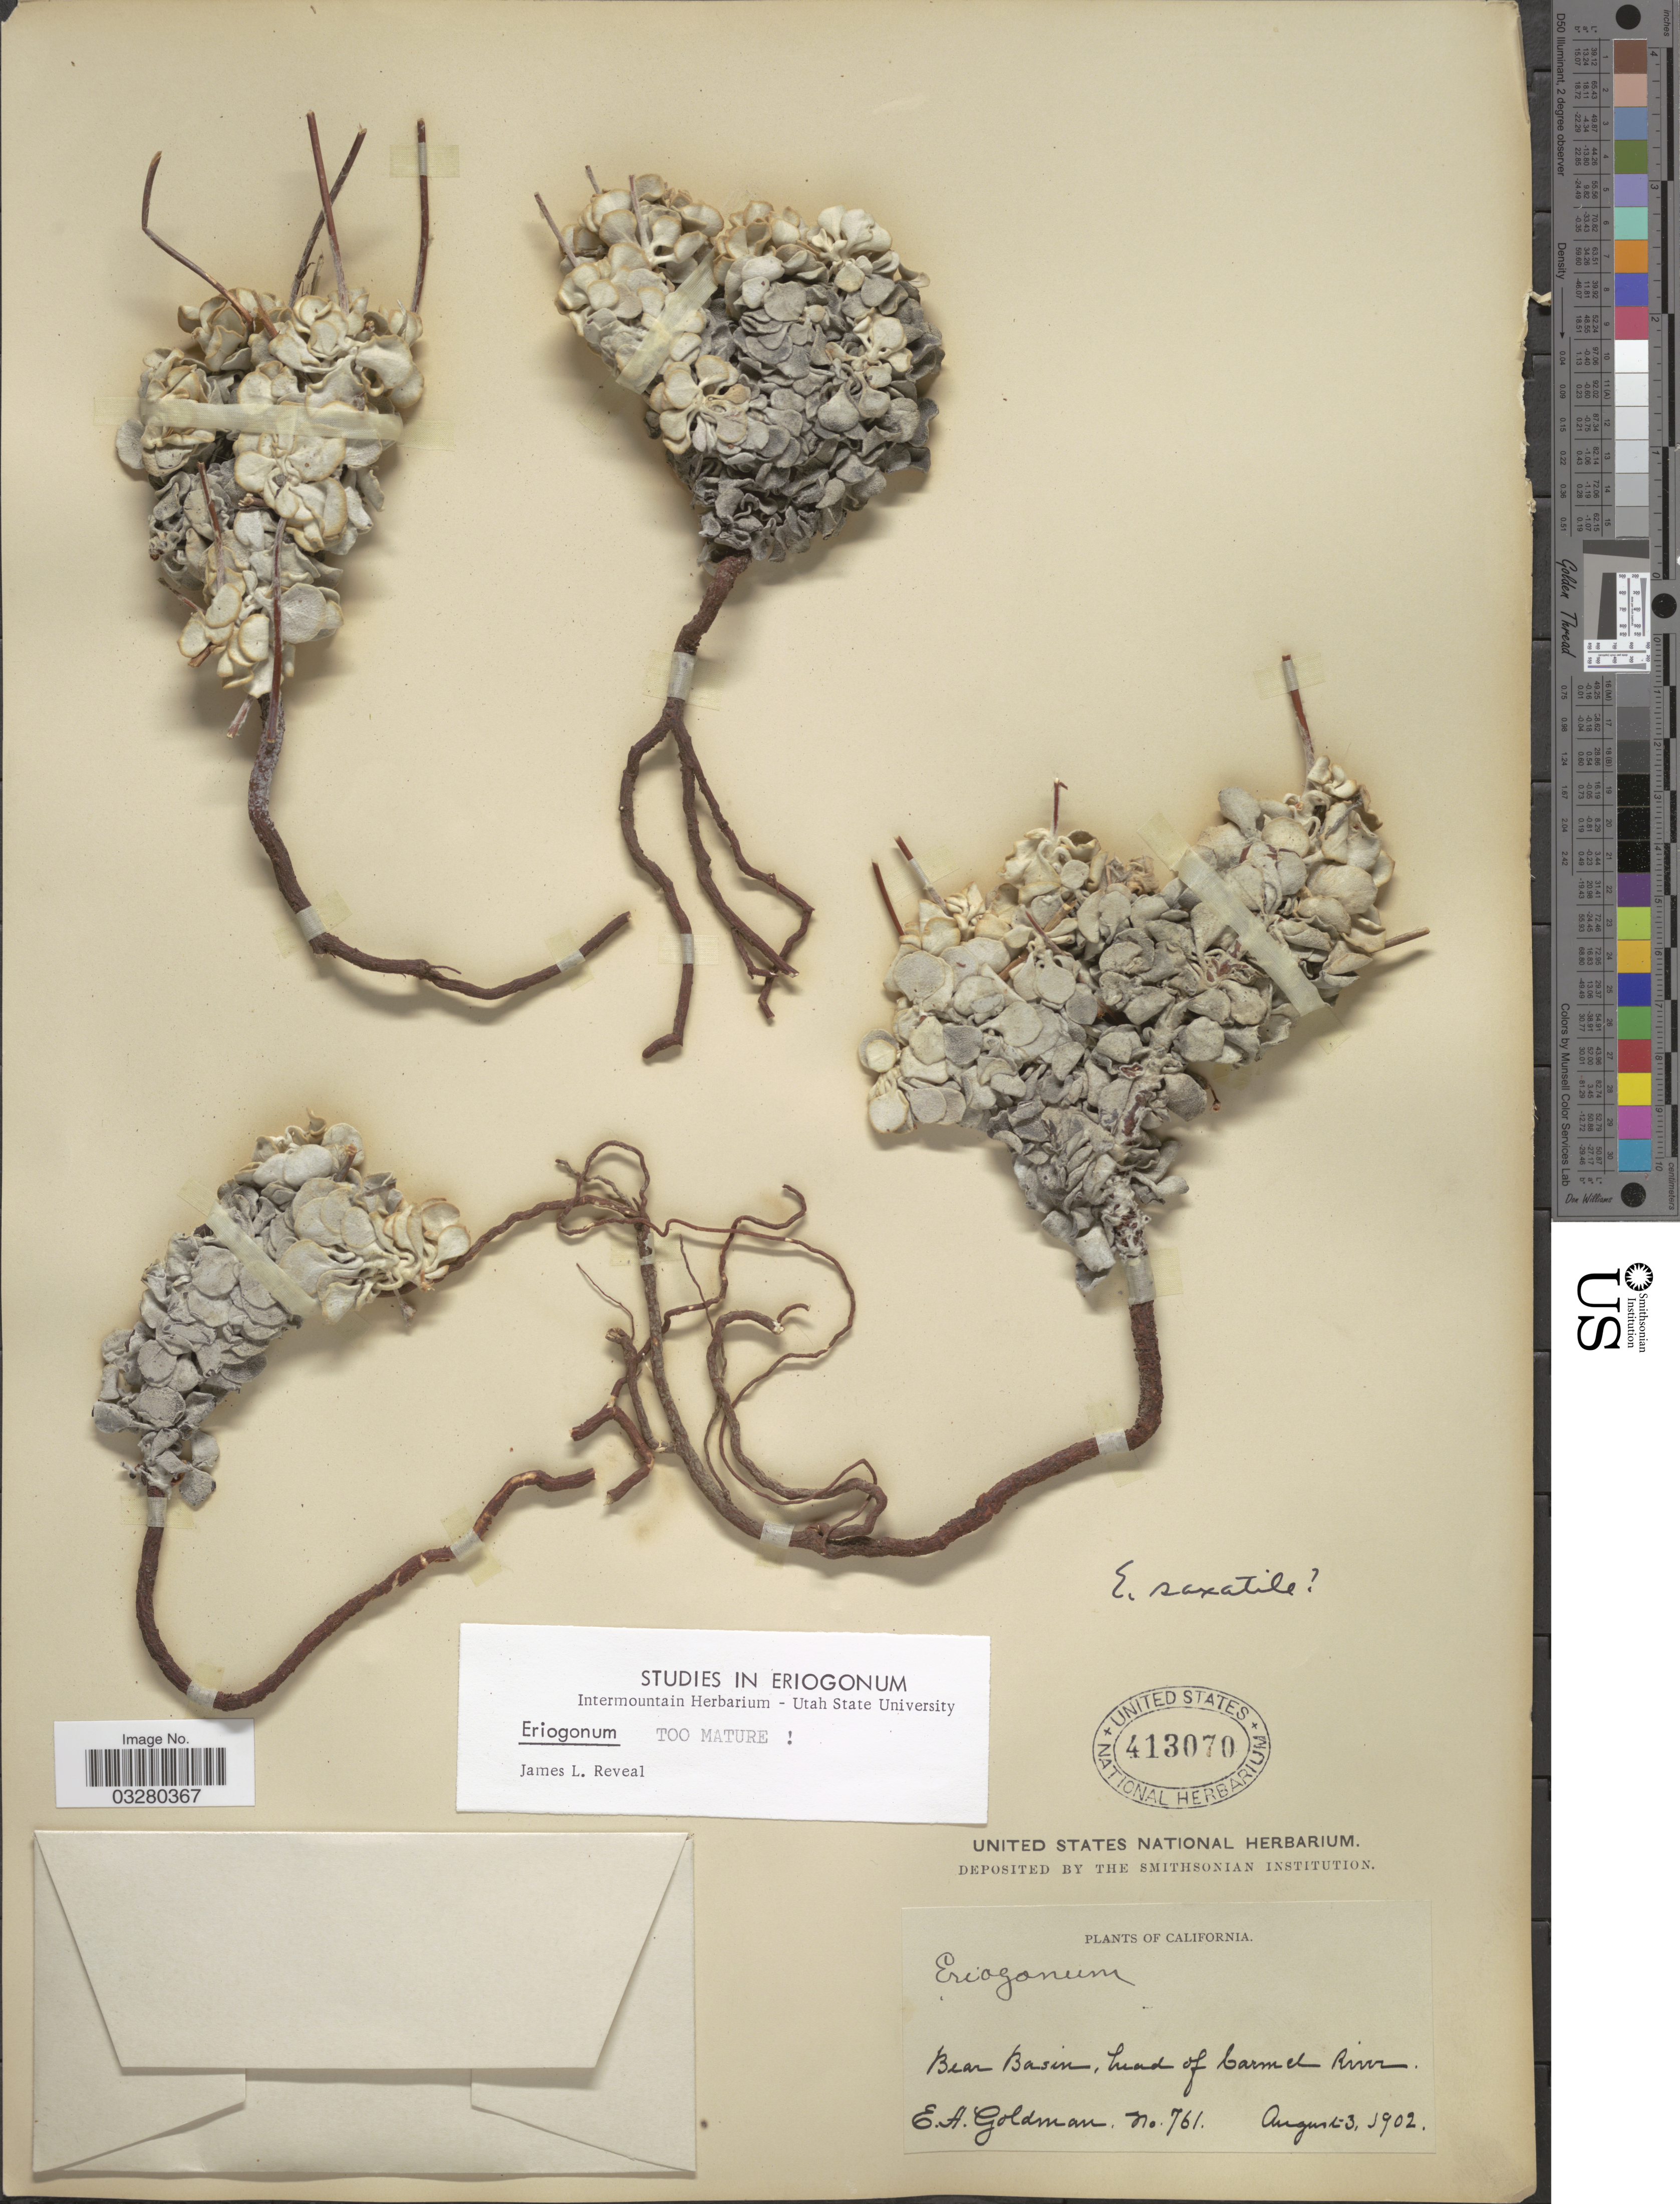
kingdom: Plantae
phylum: Tracheophyta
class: Magnoliopsida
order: Caryophyllales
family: Polygonaceae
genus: Eriogonum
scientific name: Eriogonum saxatile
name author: S. Watson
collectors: E. A. Goldman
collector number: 761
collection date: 1902-08-03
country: United States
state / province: California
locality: Bear Basin, head of Carmel River.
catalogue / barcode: US 413070